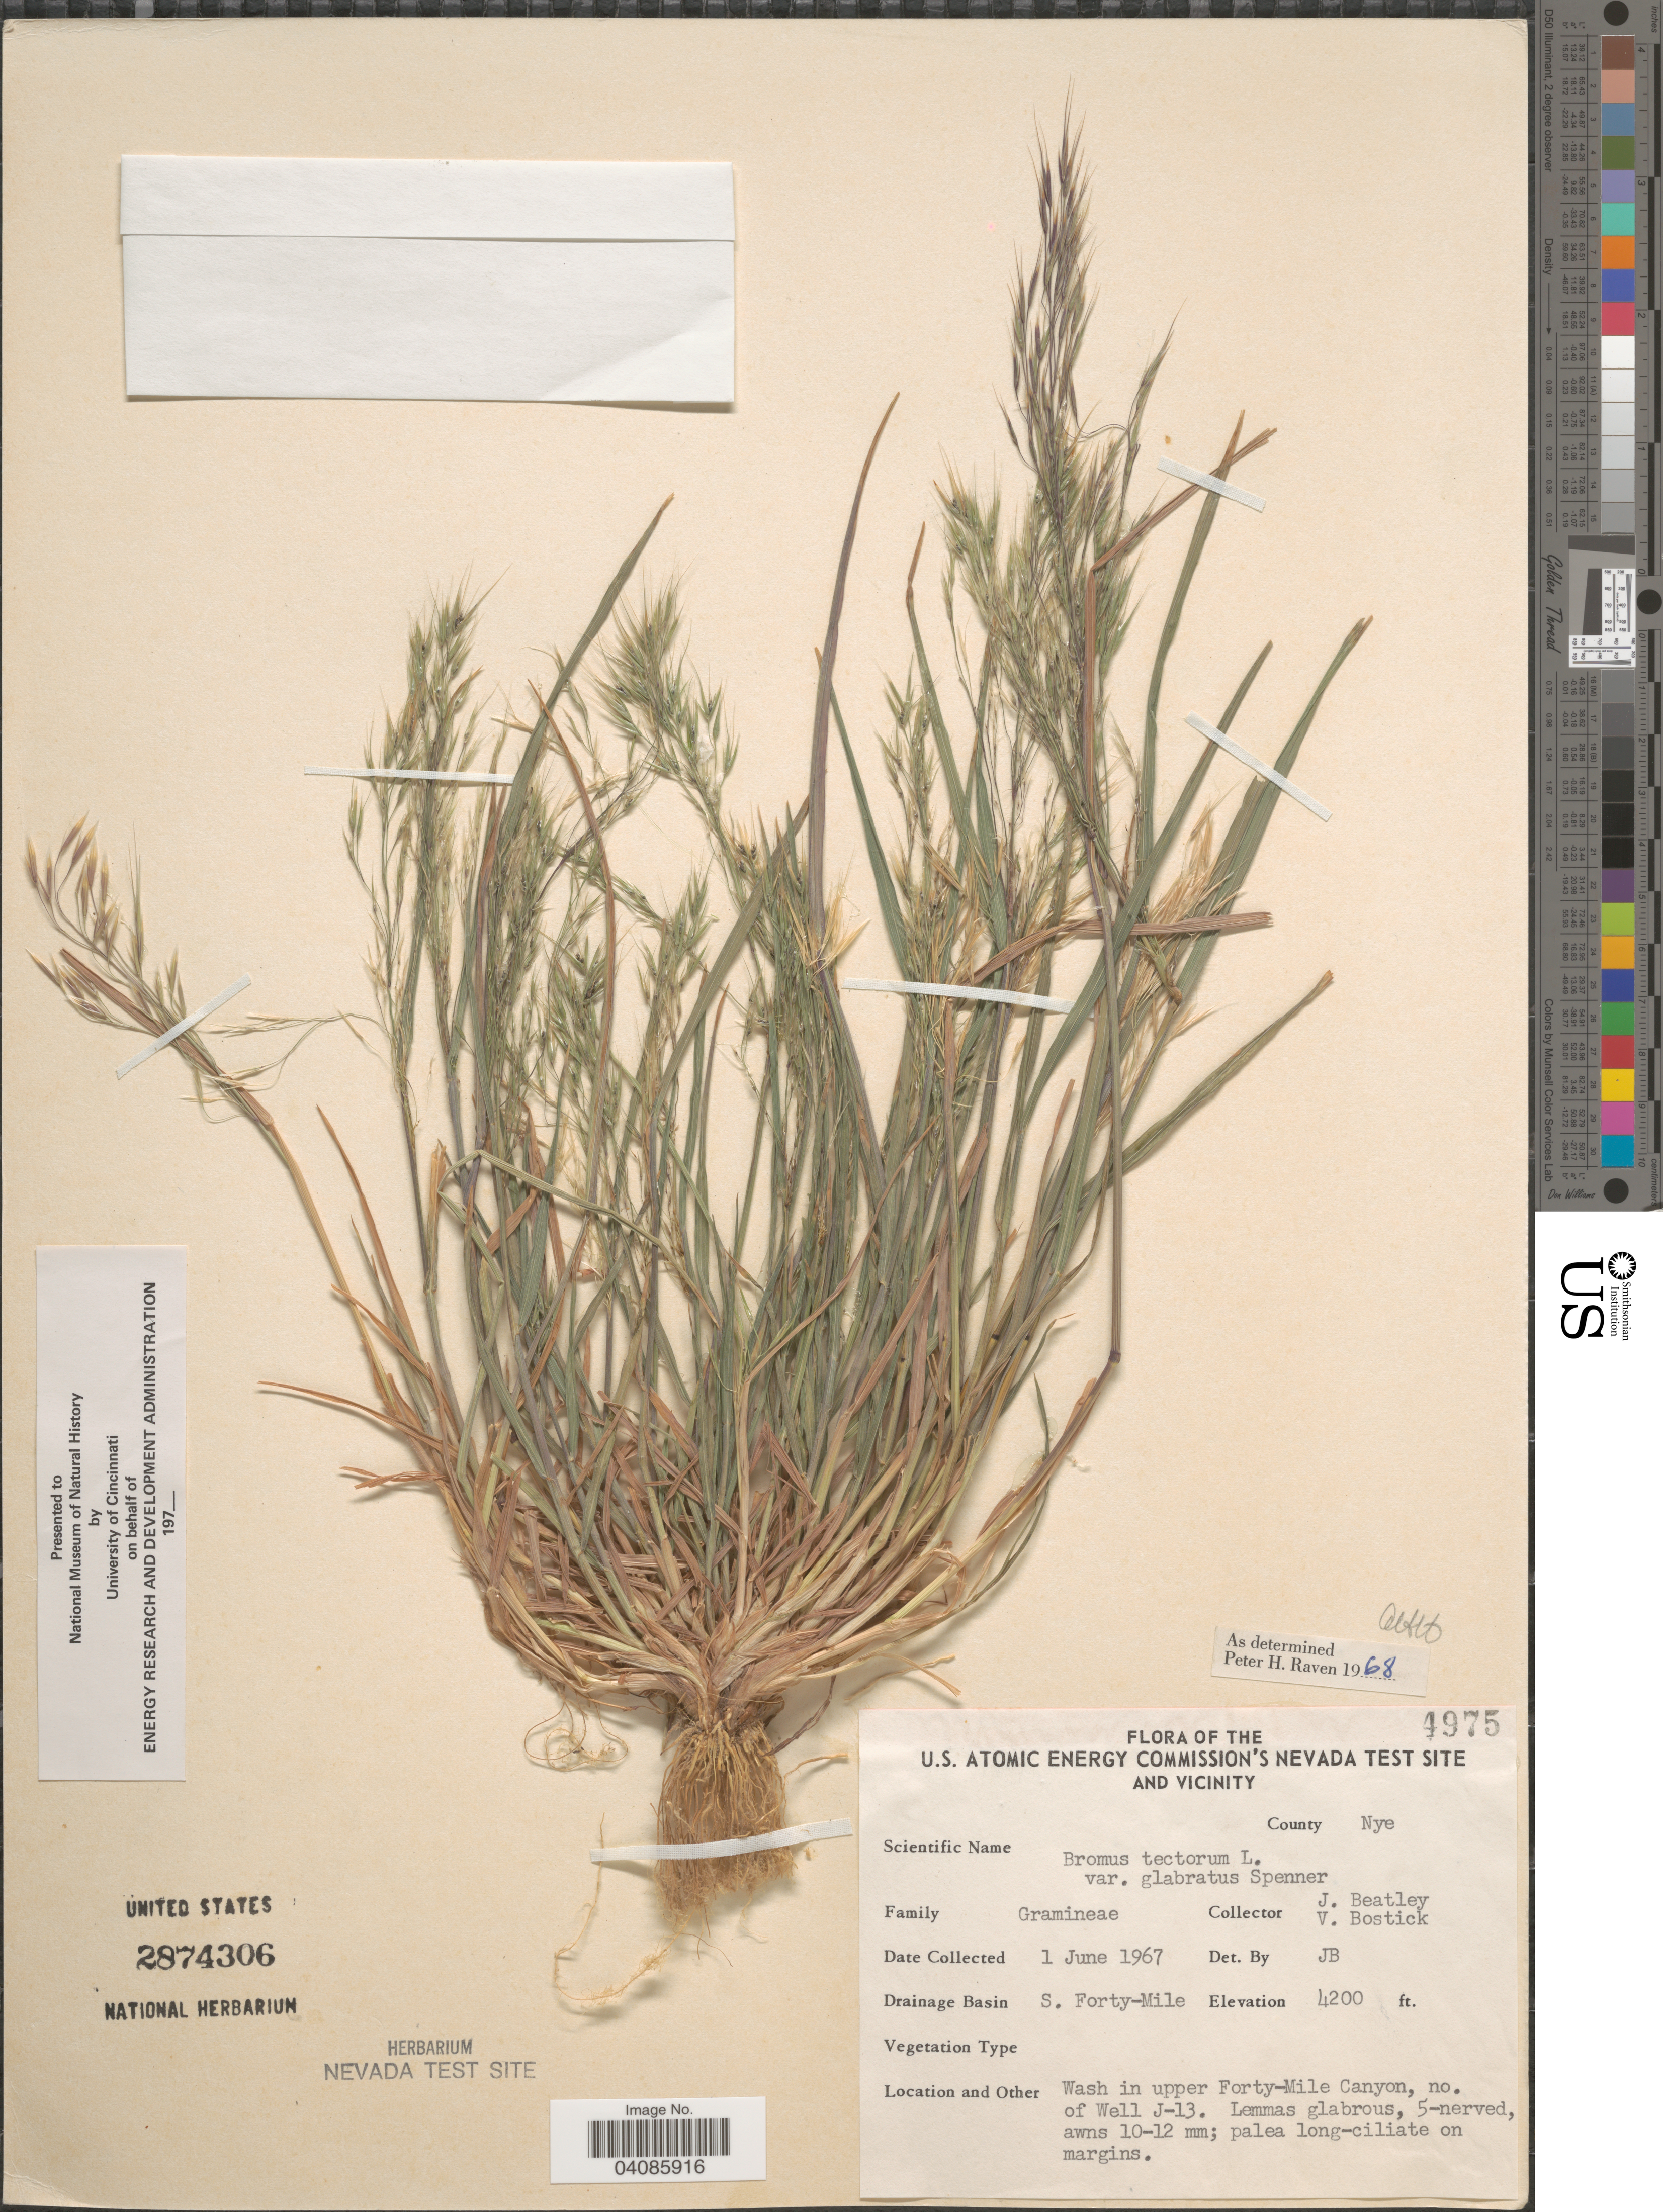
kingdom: Plantae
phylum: Tracheophyta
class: Liliopsida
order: Poales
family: Poaceae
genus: Bromus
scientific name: Bromus tectorum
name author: L.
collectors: J. C. Beatley & V. Bostick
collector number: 4975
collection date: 1967-06-01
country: United States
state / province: Nevada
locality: U.S. Atomic Energy Commission's Nevada Test Site and Vicinity. County Nye. Drainage Basin S. Forty-Mile. Wash in upper Forty-Mile Canyon, no. of Well J-13.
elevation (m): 1280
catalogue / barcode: US 2874306